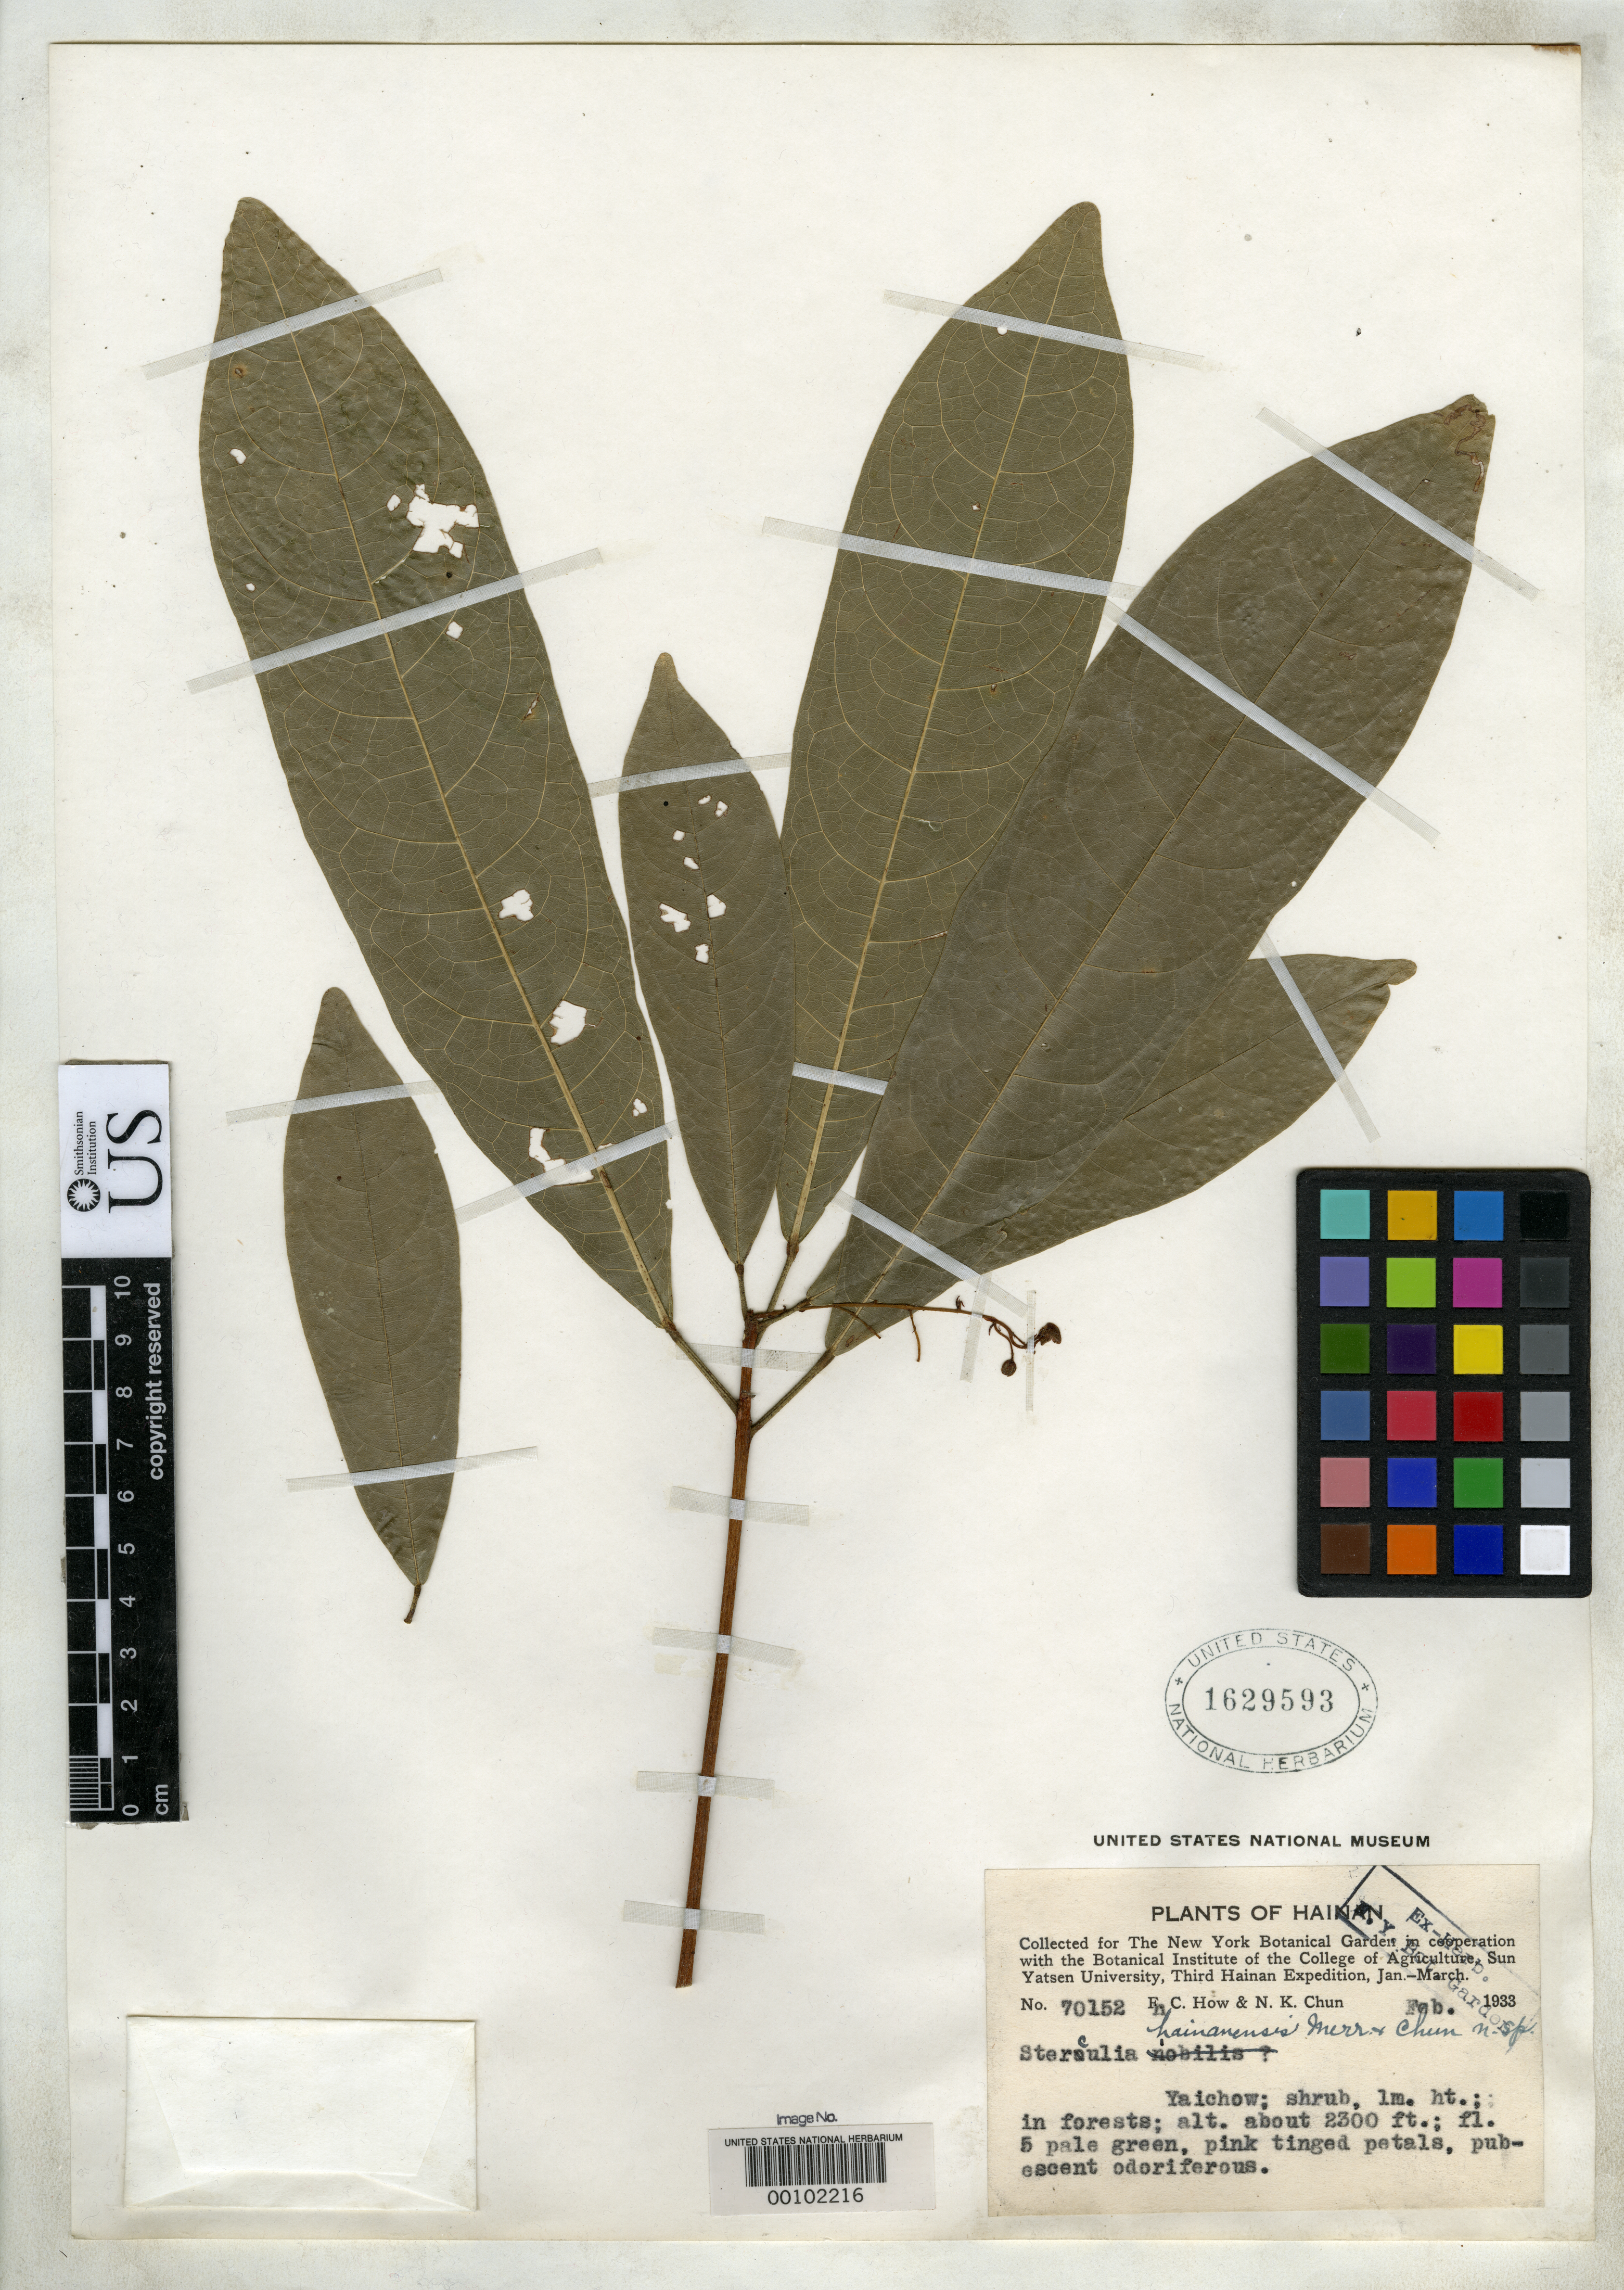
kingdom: Plantae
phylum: Tracheophyta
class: Magnoliopsida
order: Malvales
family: Malvaceae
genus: Sterculia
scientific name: Sterculia hainanensis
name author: Merr. & Chun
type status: Isotype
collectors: F. How & N. K. Chun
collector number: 70152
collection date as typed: Feb 1933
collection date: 1933-02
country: China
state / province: Hainan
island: Hainan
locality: Yaichow.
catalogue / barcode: US 1629593